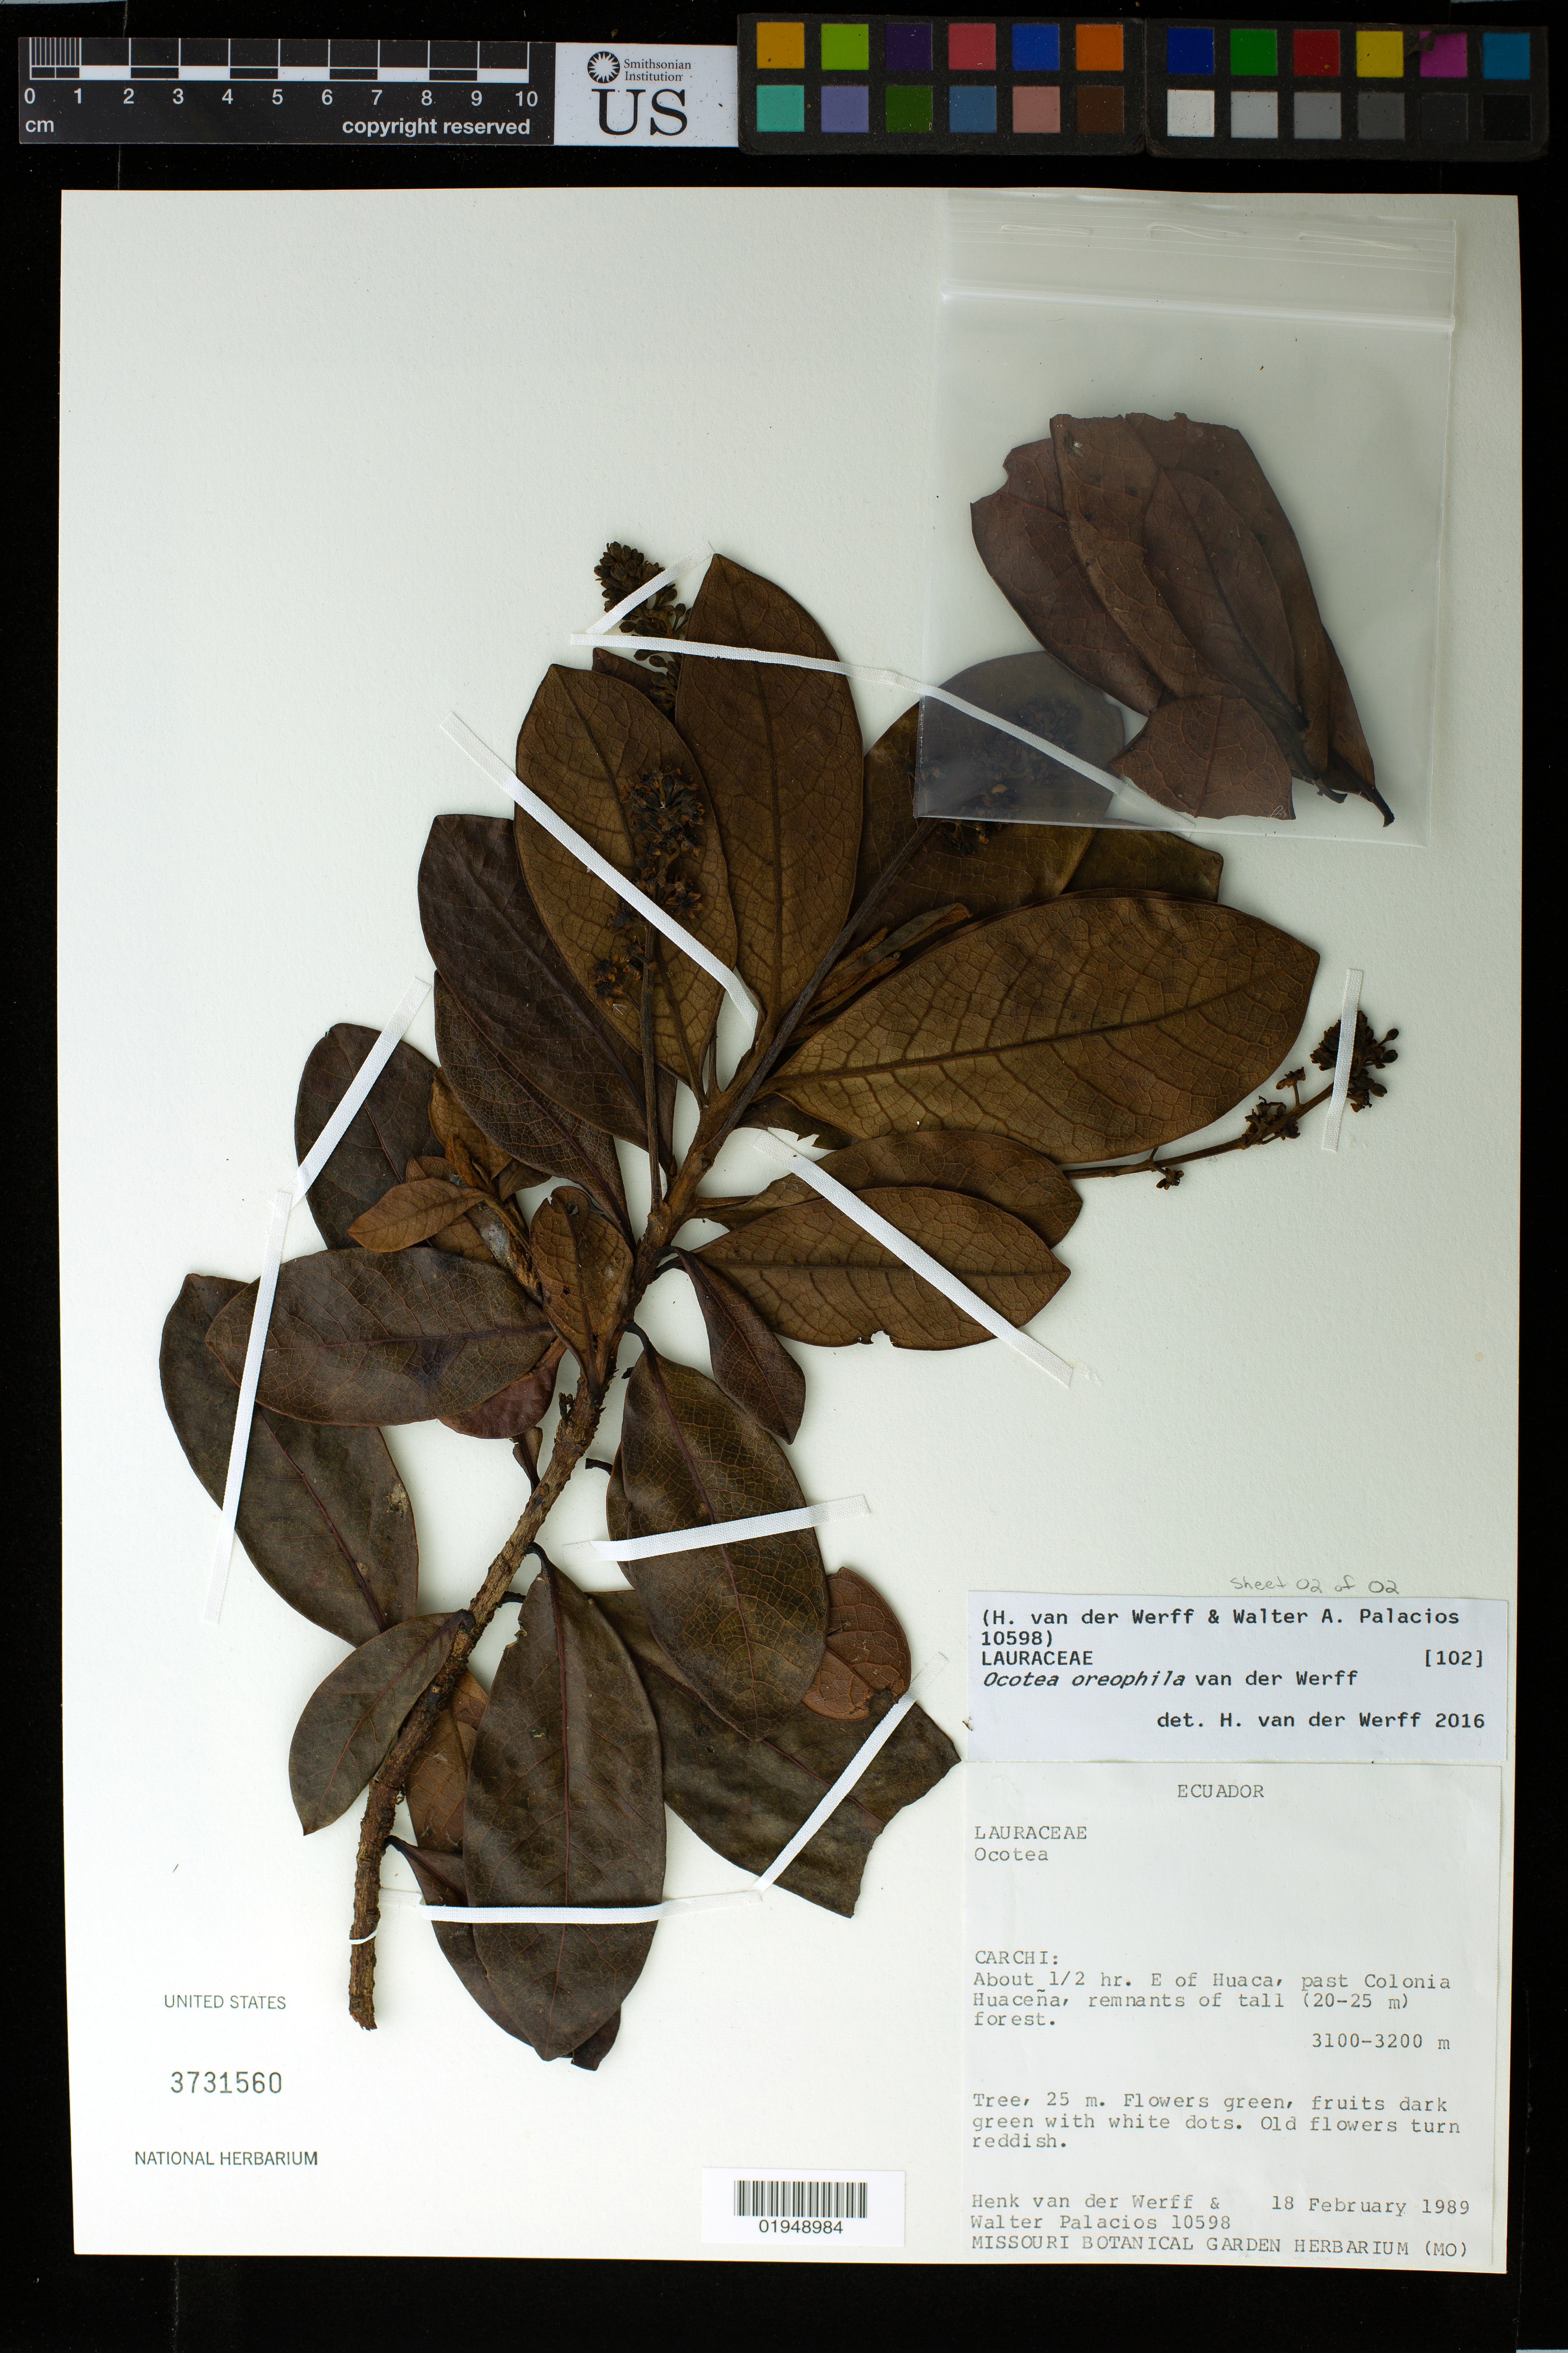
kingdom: Plantae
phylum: Tracheophyta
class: Magnoliopsida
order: Laurales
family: Lauraceae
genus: Ocotea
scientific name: Ocotea oreophila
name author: van der Werff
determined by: van der Werff, H., (MO), Missouri Botanical Garden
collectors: H. van der Werff & W. Palacios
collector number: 10598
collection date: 1989-02-18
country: Ecuador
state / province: Carchi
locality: About 1/2 hr. E of Huaca, past Colonia Huaceña.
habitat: remnants of tall (20-25 m) forest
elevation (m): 3100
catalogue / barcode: US 3731560